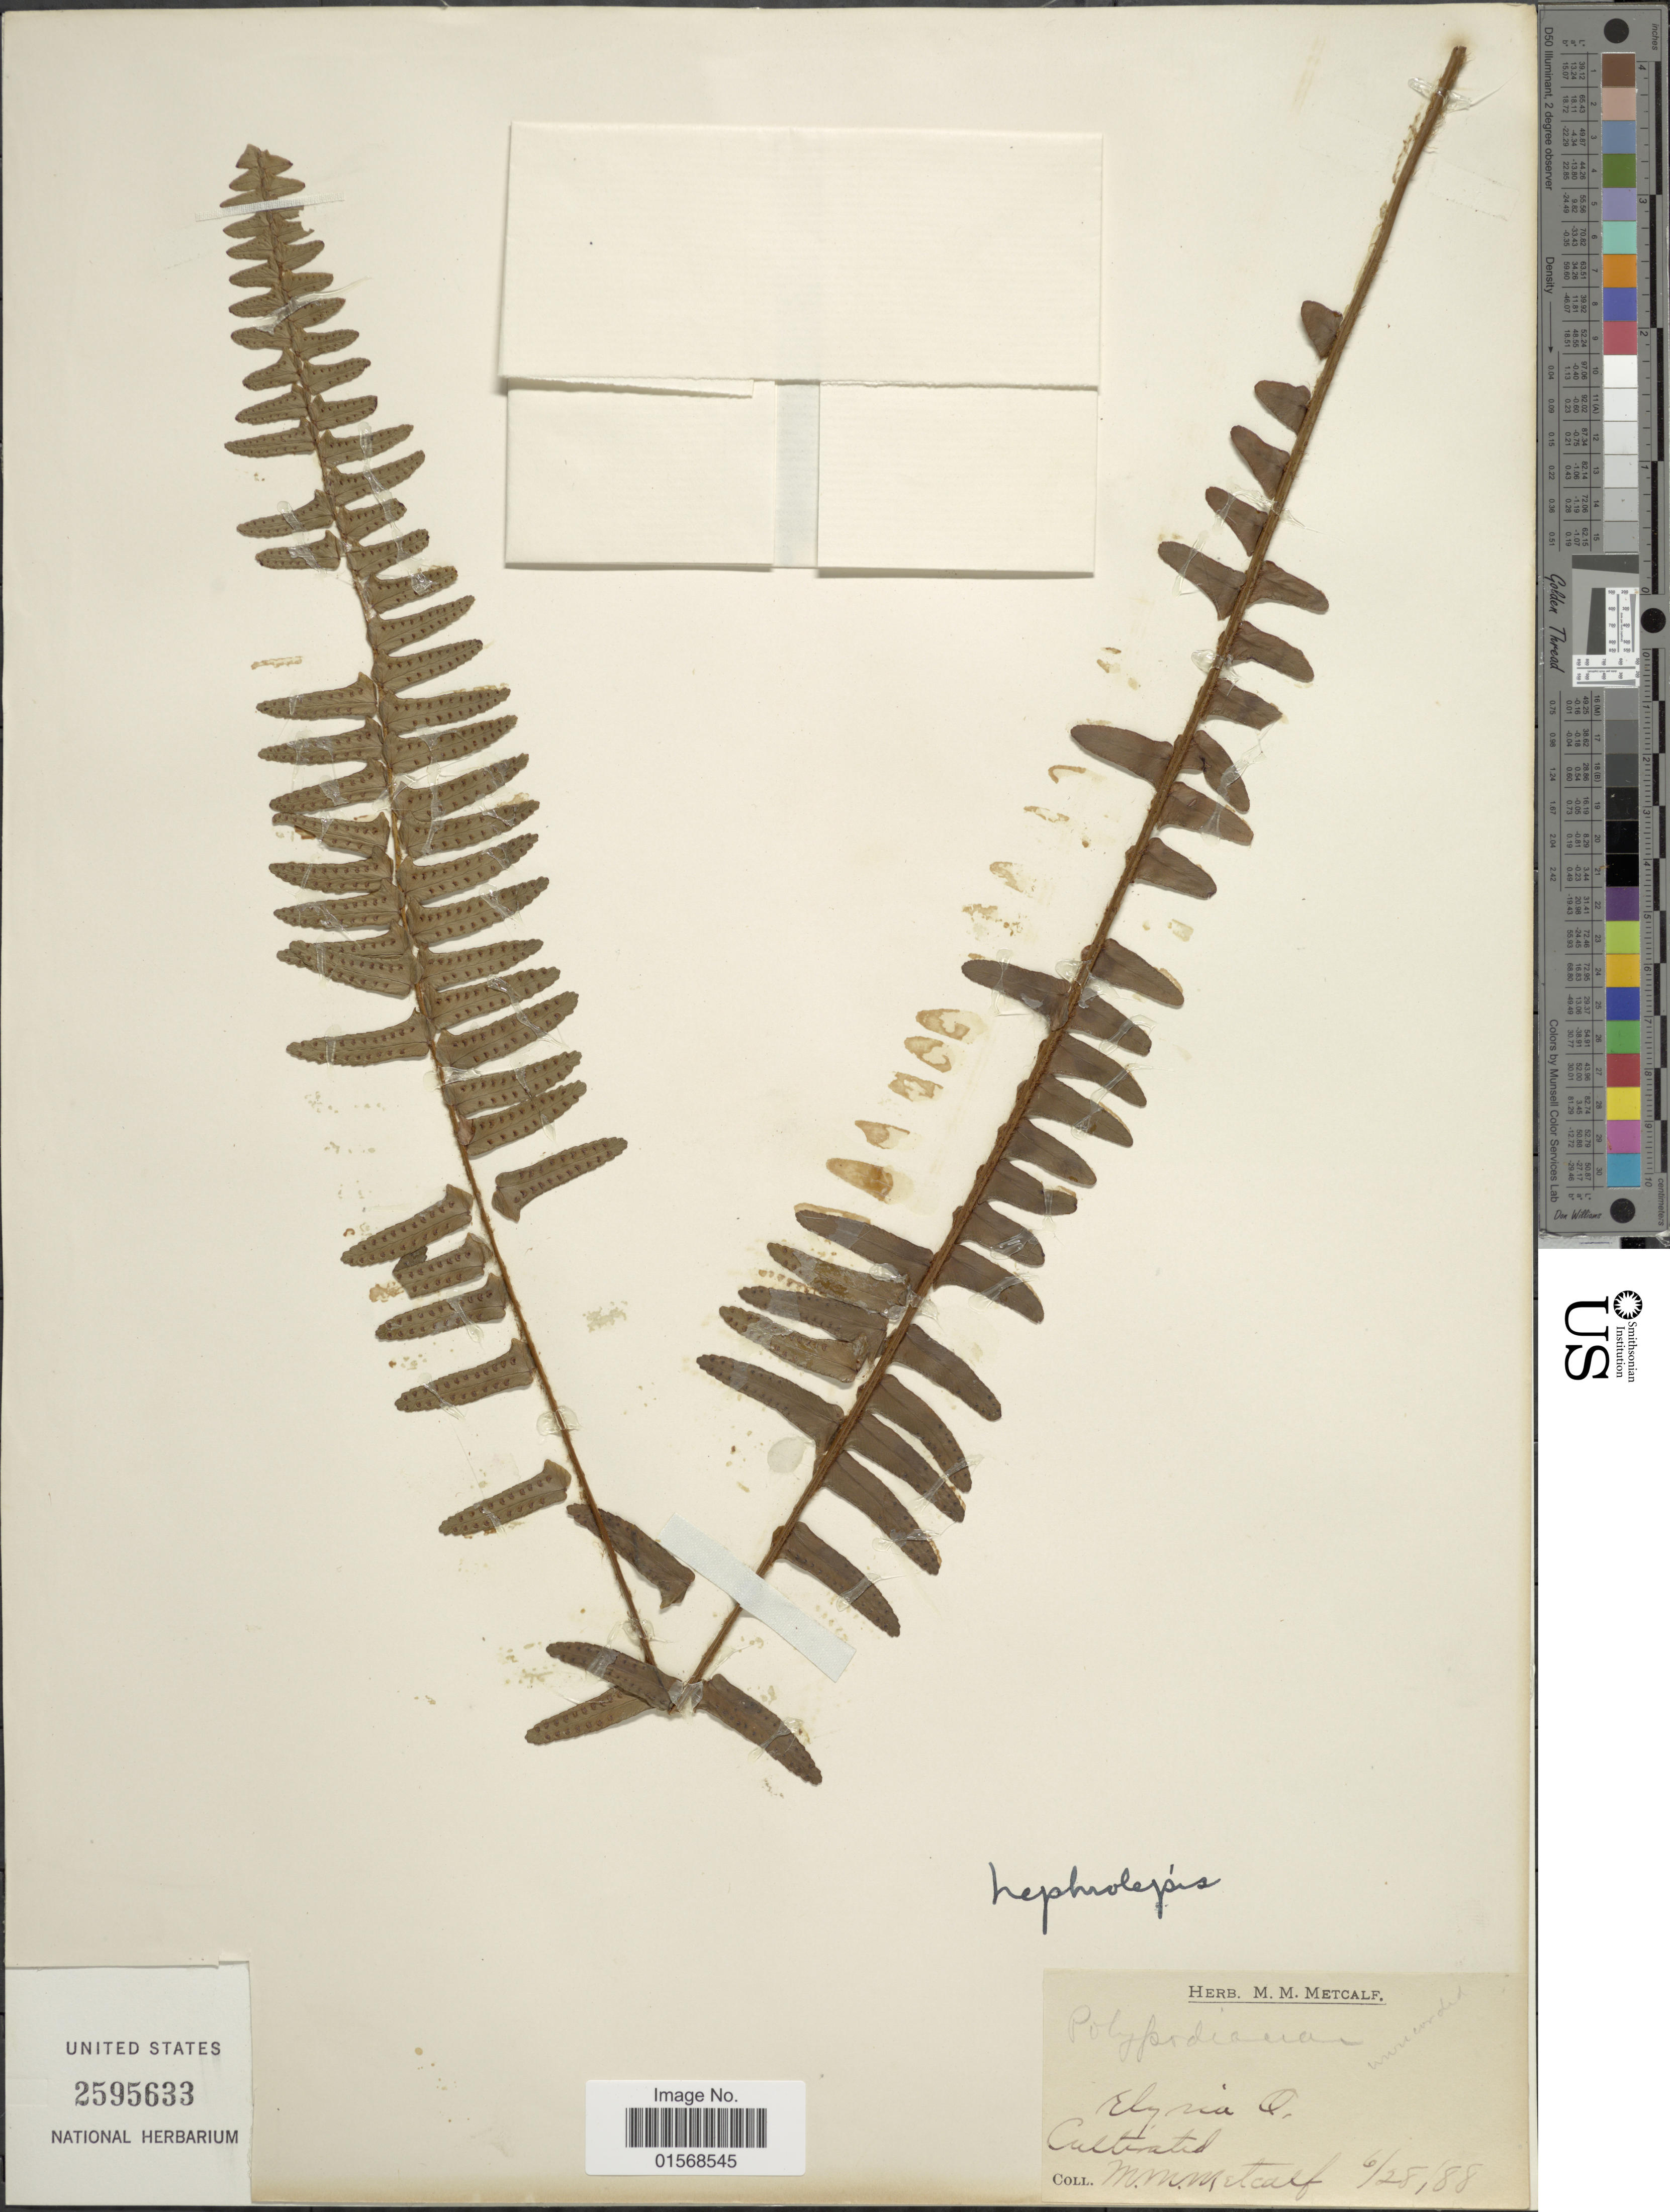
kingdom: Plantae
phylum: Tracheophyta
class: Polypodiopsida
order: Polypodiales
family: Nephrolepidaceae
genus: Nephrolepis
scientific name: Nephrolepis cordifolia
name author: (L.) C. Presl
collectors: M. Metcalf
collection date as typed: Transcribed d/m/y: 28/6/88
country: United States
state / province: Ohio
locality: Elyria O.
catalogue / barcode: US 2595633